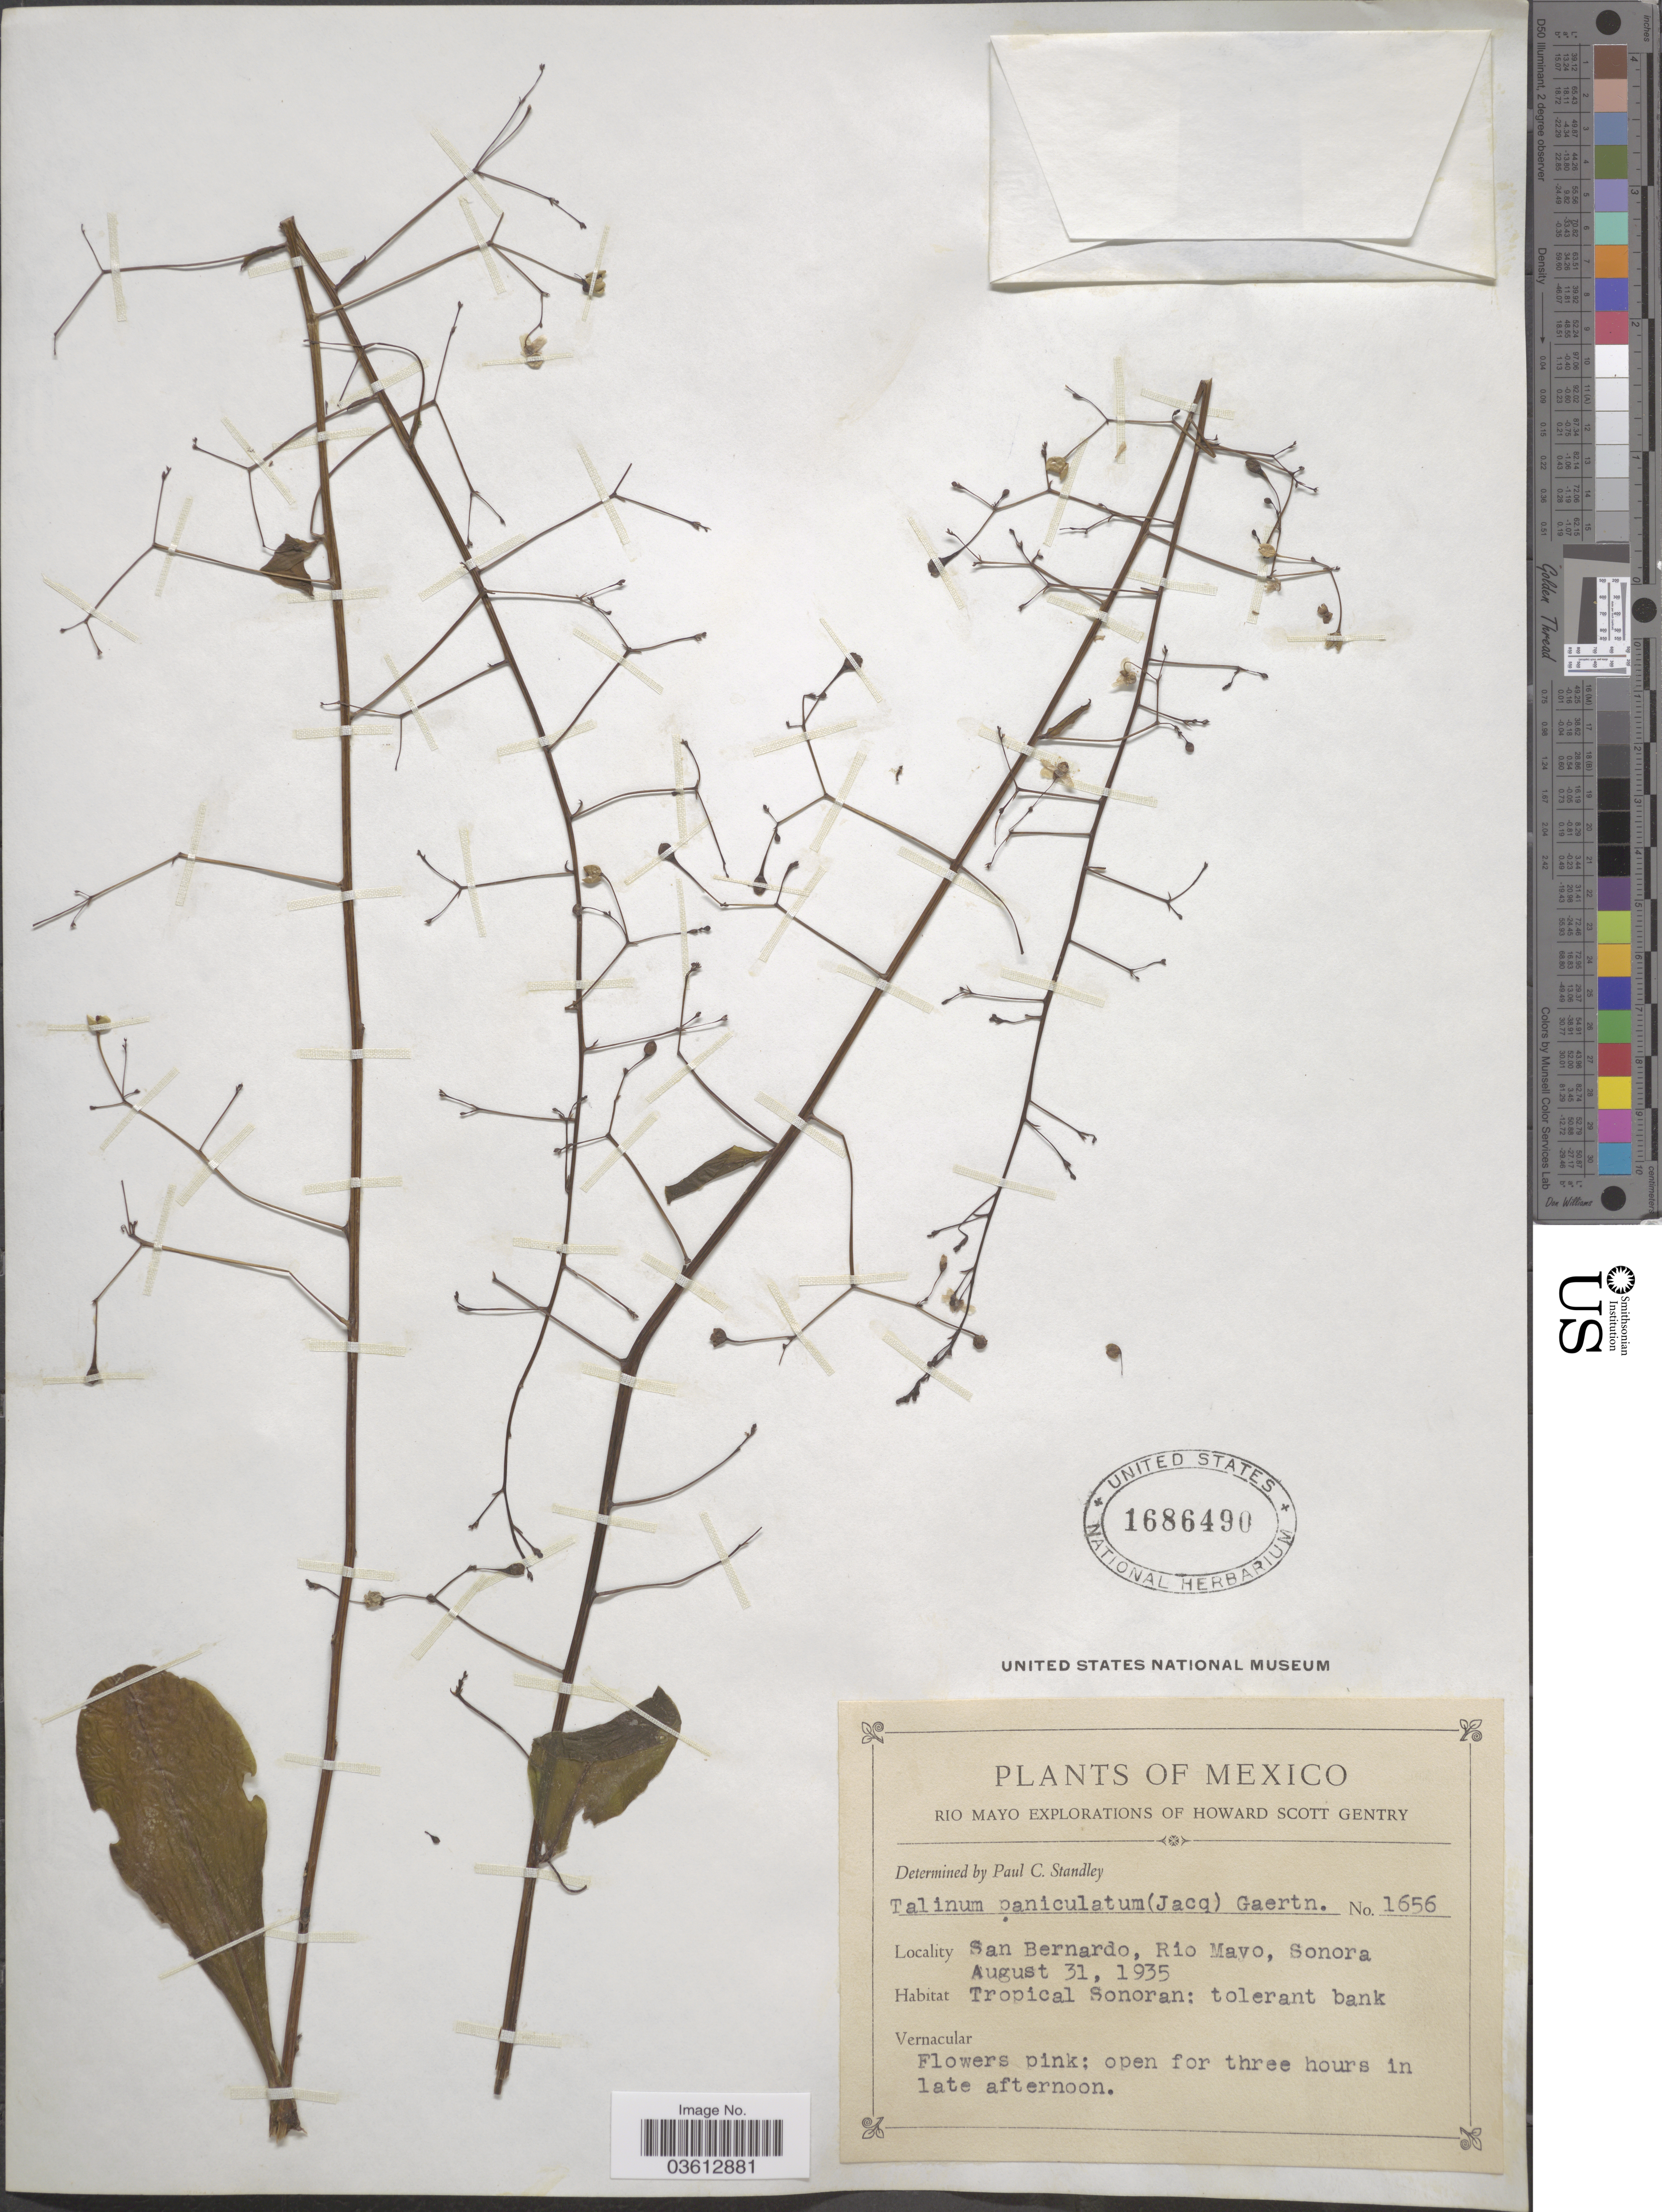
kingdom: Plantae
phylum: Tracheophyta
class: Magnoliopsida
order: Caryophyllales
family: Talinaceae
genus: Talinum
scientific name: Talinum paniculatum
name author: (Jacq.) Gaertn.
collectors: H. S. Gentry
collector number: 1656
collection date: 1935-08-31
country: Mexico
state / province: Sonora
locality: San Bernardo, Rio Mayo. Tropical Sonoran.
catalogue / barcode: US 1686490